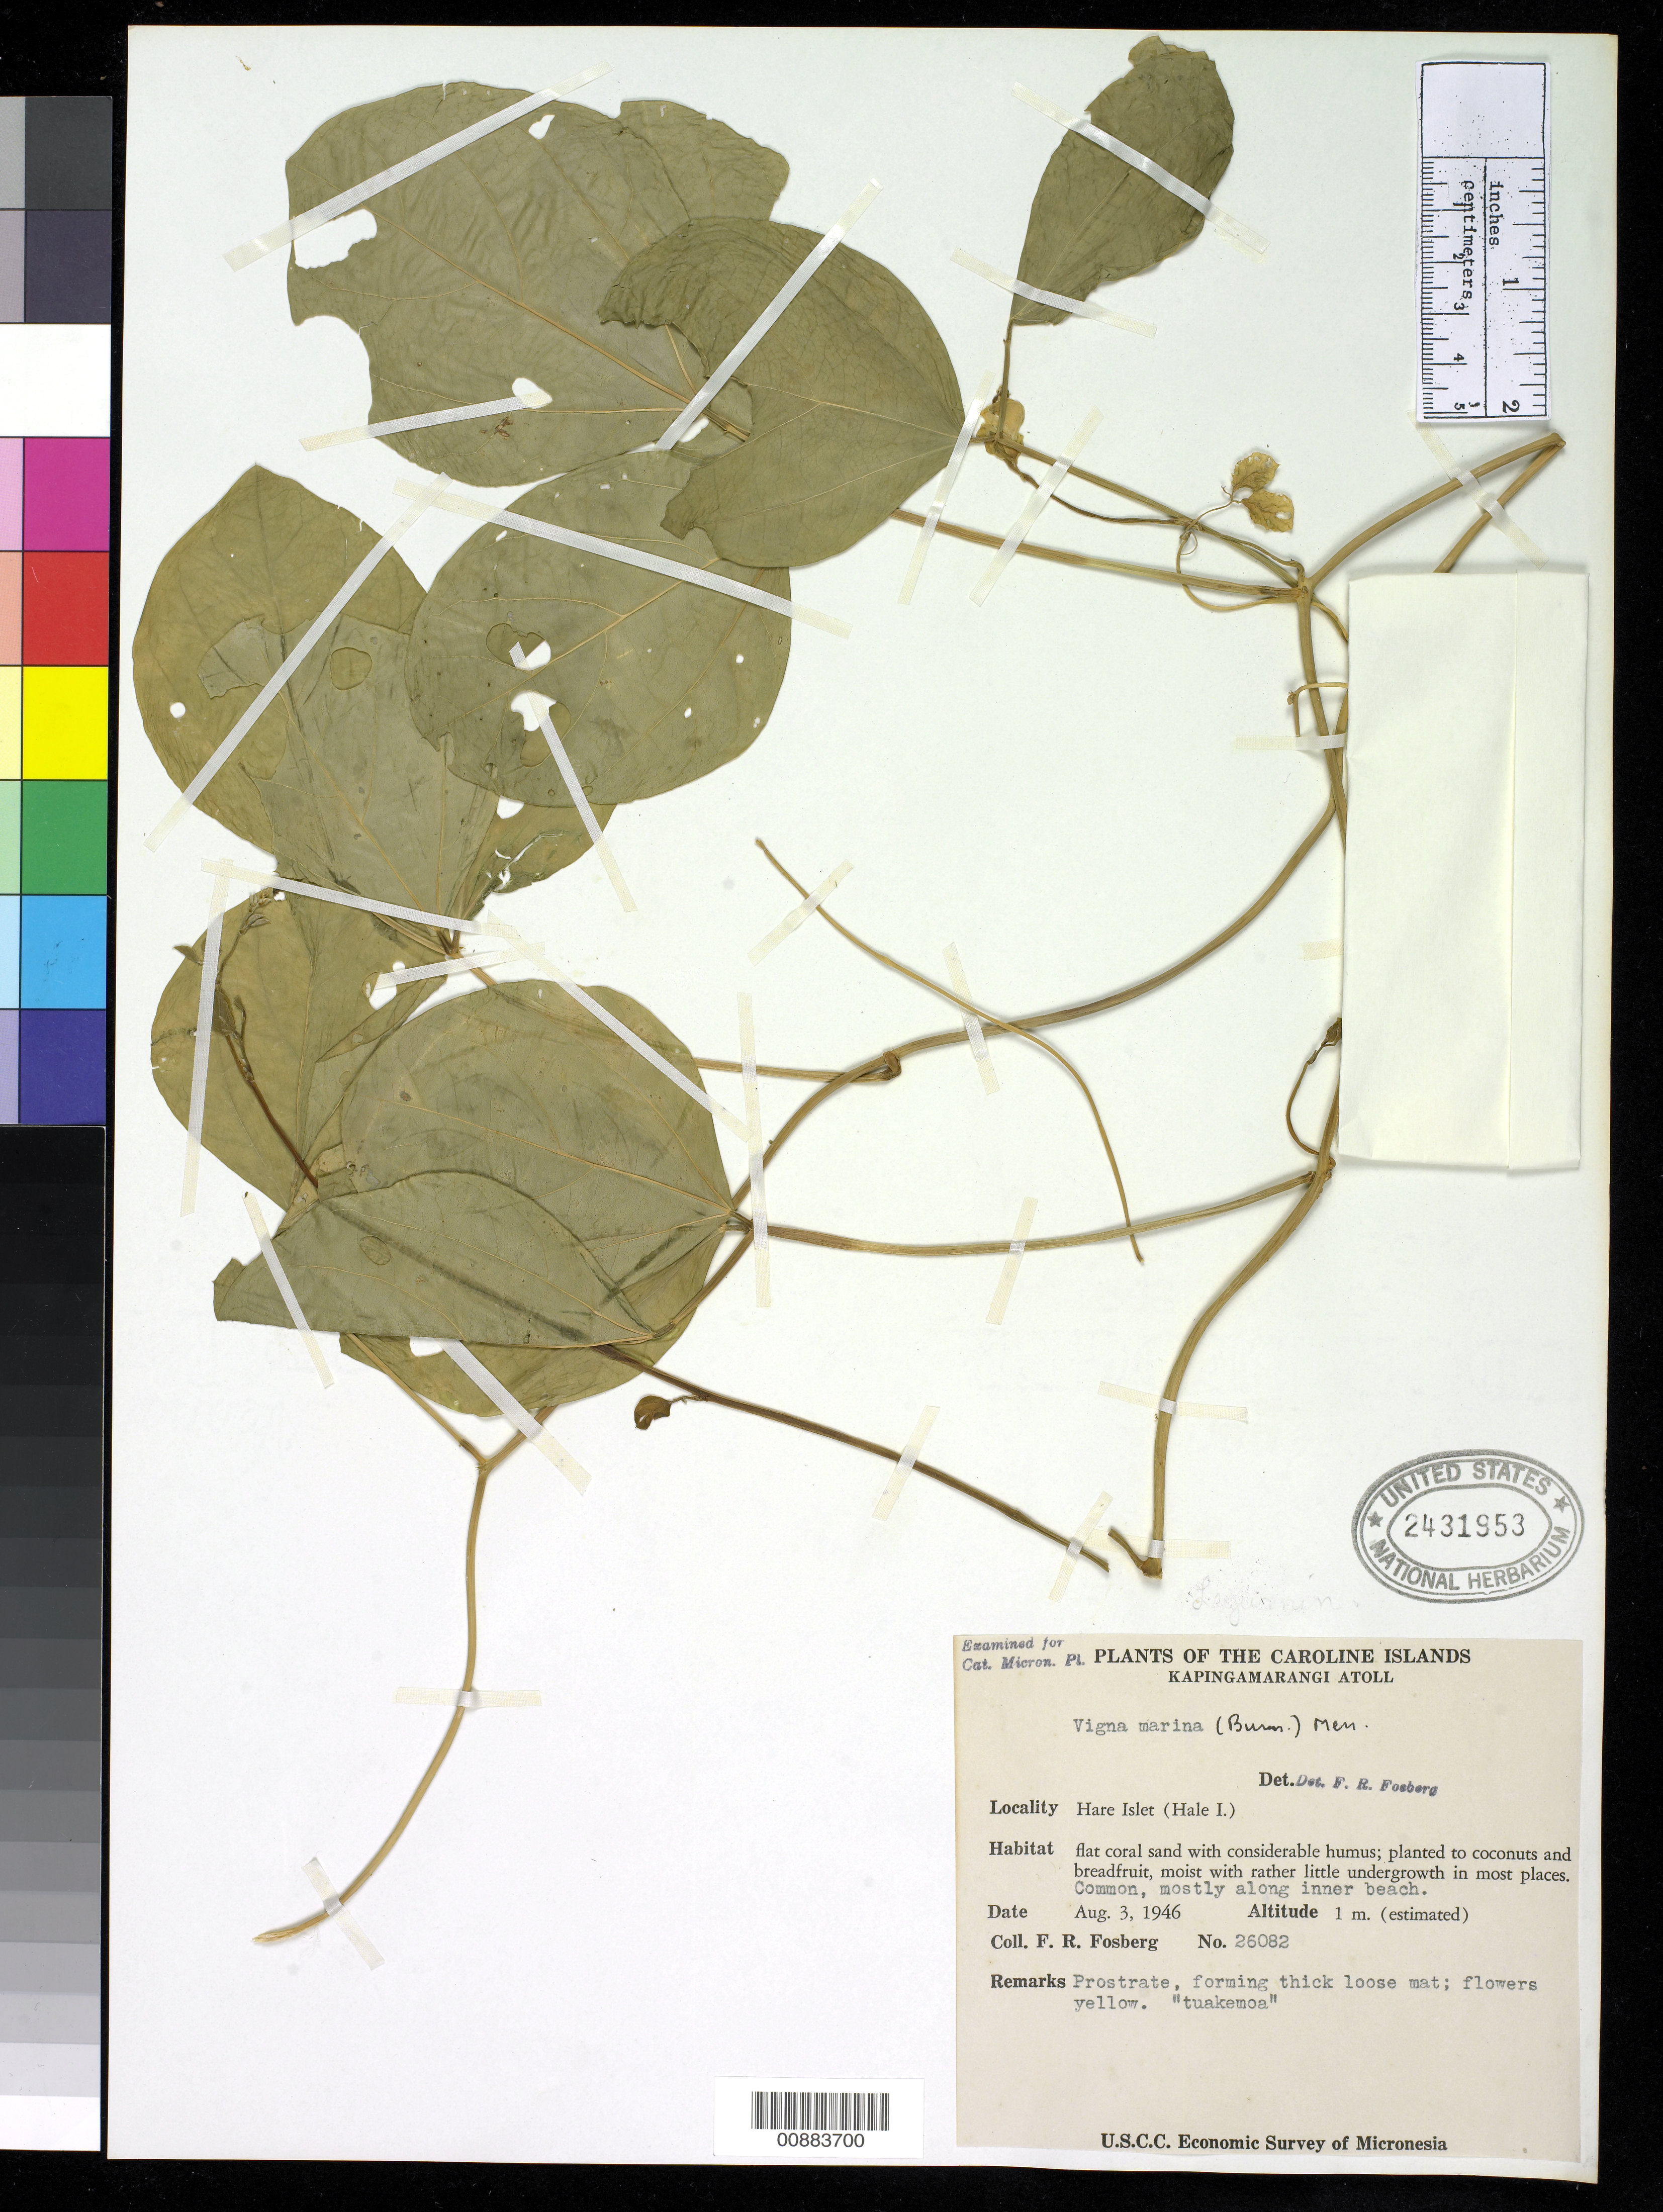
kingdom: Plantae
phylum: Tracheophyta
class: Magnoliopsida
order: Fabales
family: Fabaceae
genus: Vigna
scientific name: Vigna marina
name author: (Burm.) Merr.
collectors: F. R. Fosberg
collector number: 26082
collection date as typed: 03 Aug 1946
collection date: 1946-08-03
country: Micronesia, Federated States of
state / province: Pohnpei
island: Kapingamarangi Atoll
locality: Hare Islet (Hale I.), Kapingamarangi Is.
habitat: Flat coral sand with considerable humus; planted to coconuts and breadfruit, moist with rather little undergrowth in most places. Common, mostly along inner beach.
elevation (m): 1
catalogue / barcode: US 2431953